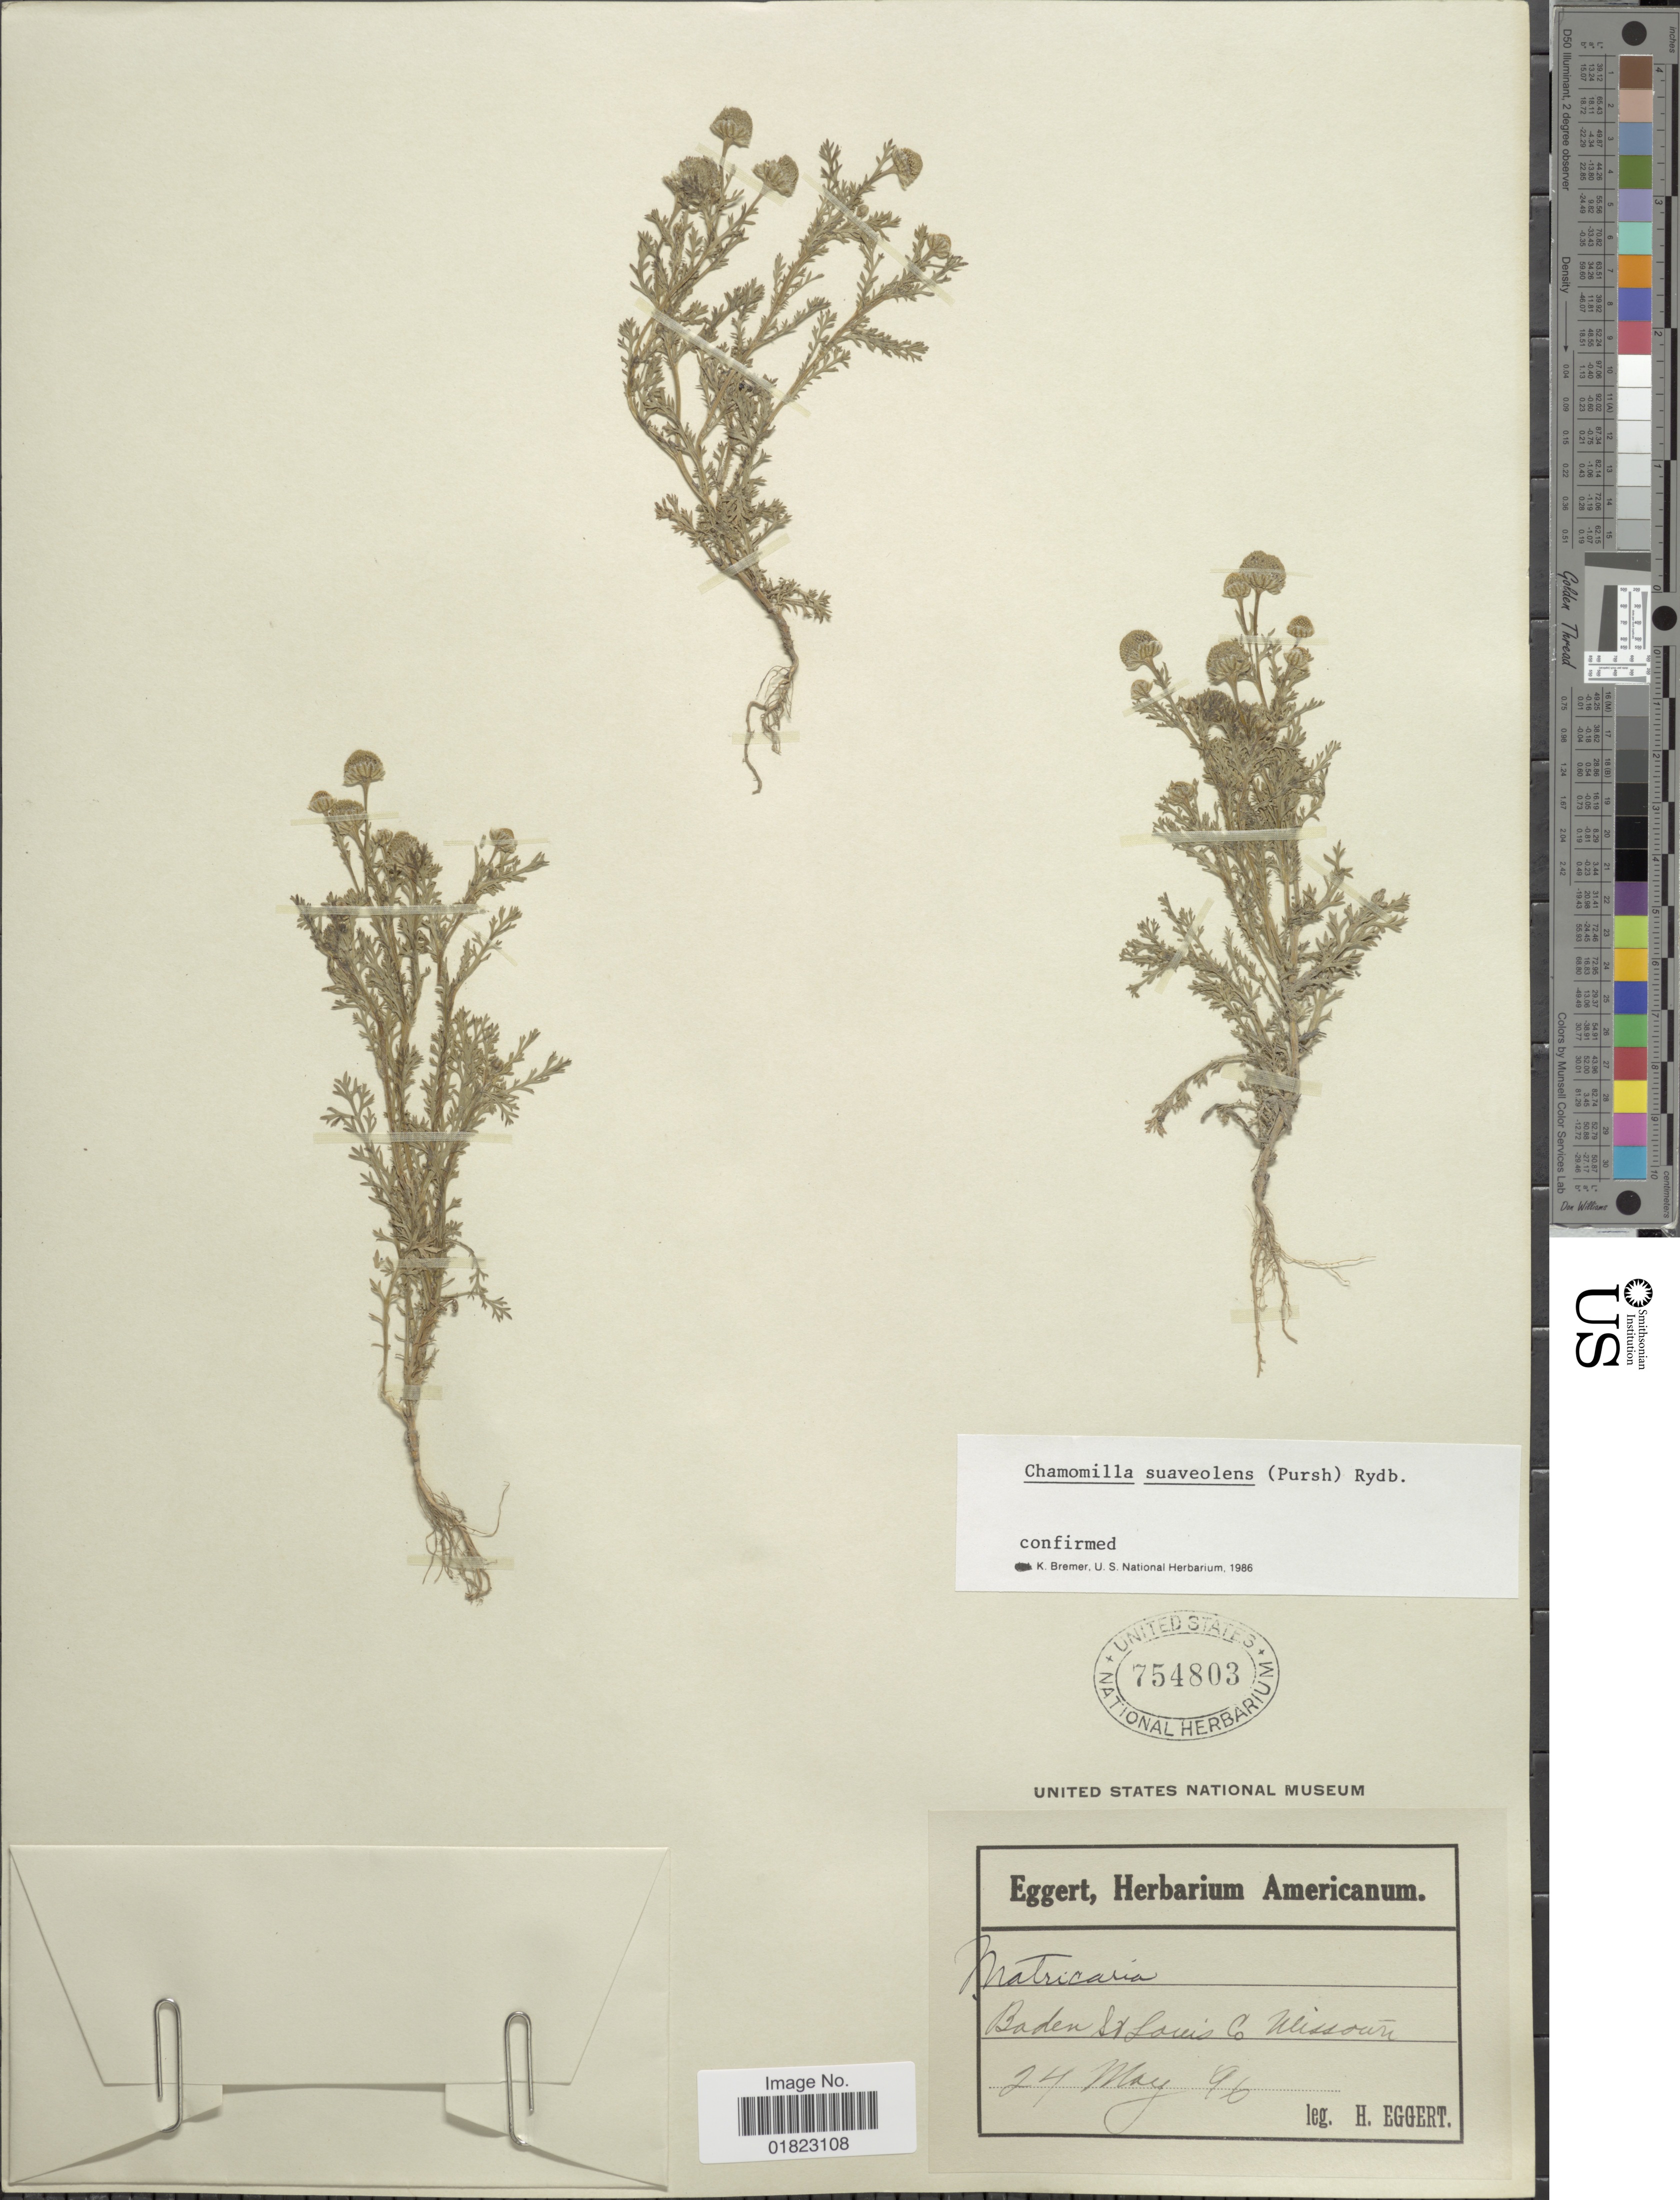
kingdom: Plantae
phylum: Tracheophyta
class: Magnoliopsida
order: Asterales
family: Asteraceae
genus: Matricaria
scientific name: Matricaria matricarioides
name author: (Less.) Porter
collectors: H. Eggert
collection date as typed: Transcribed d/m/y: 24/5/96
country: United States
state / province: Missouri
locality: Baden St.Louis Co.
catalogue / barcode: US 754803